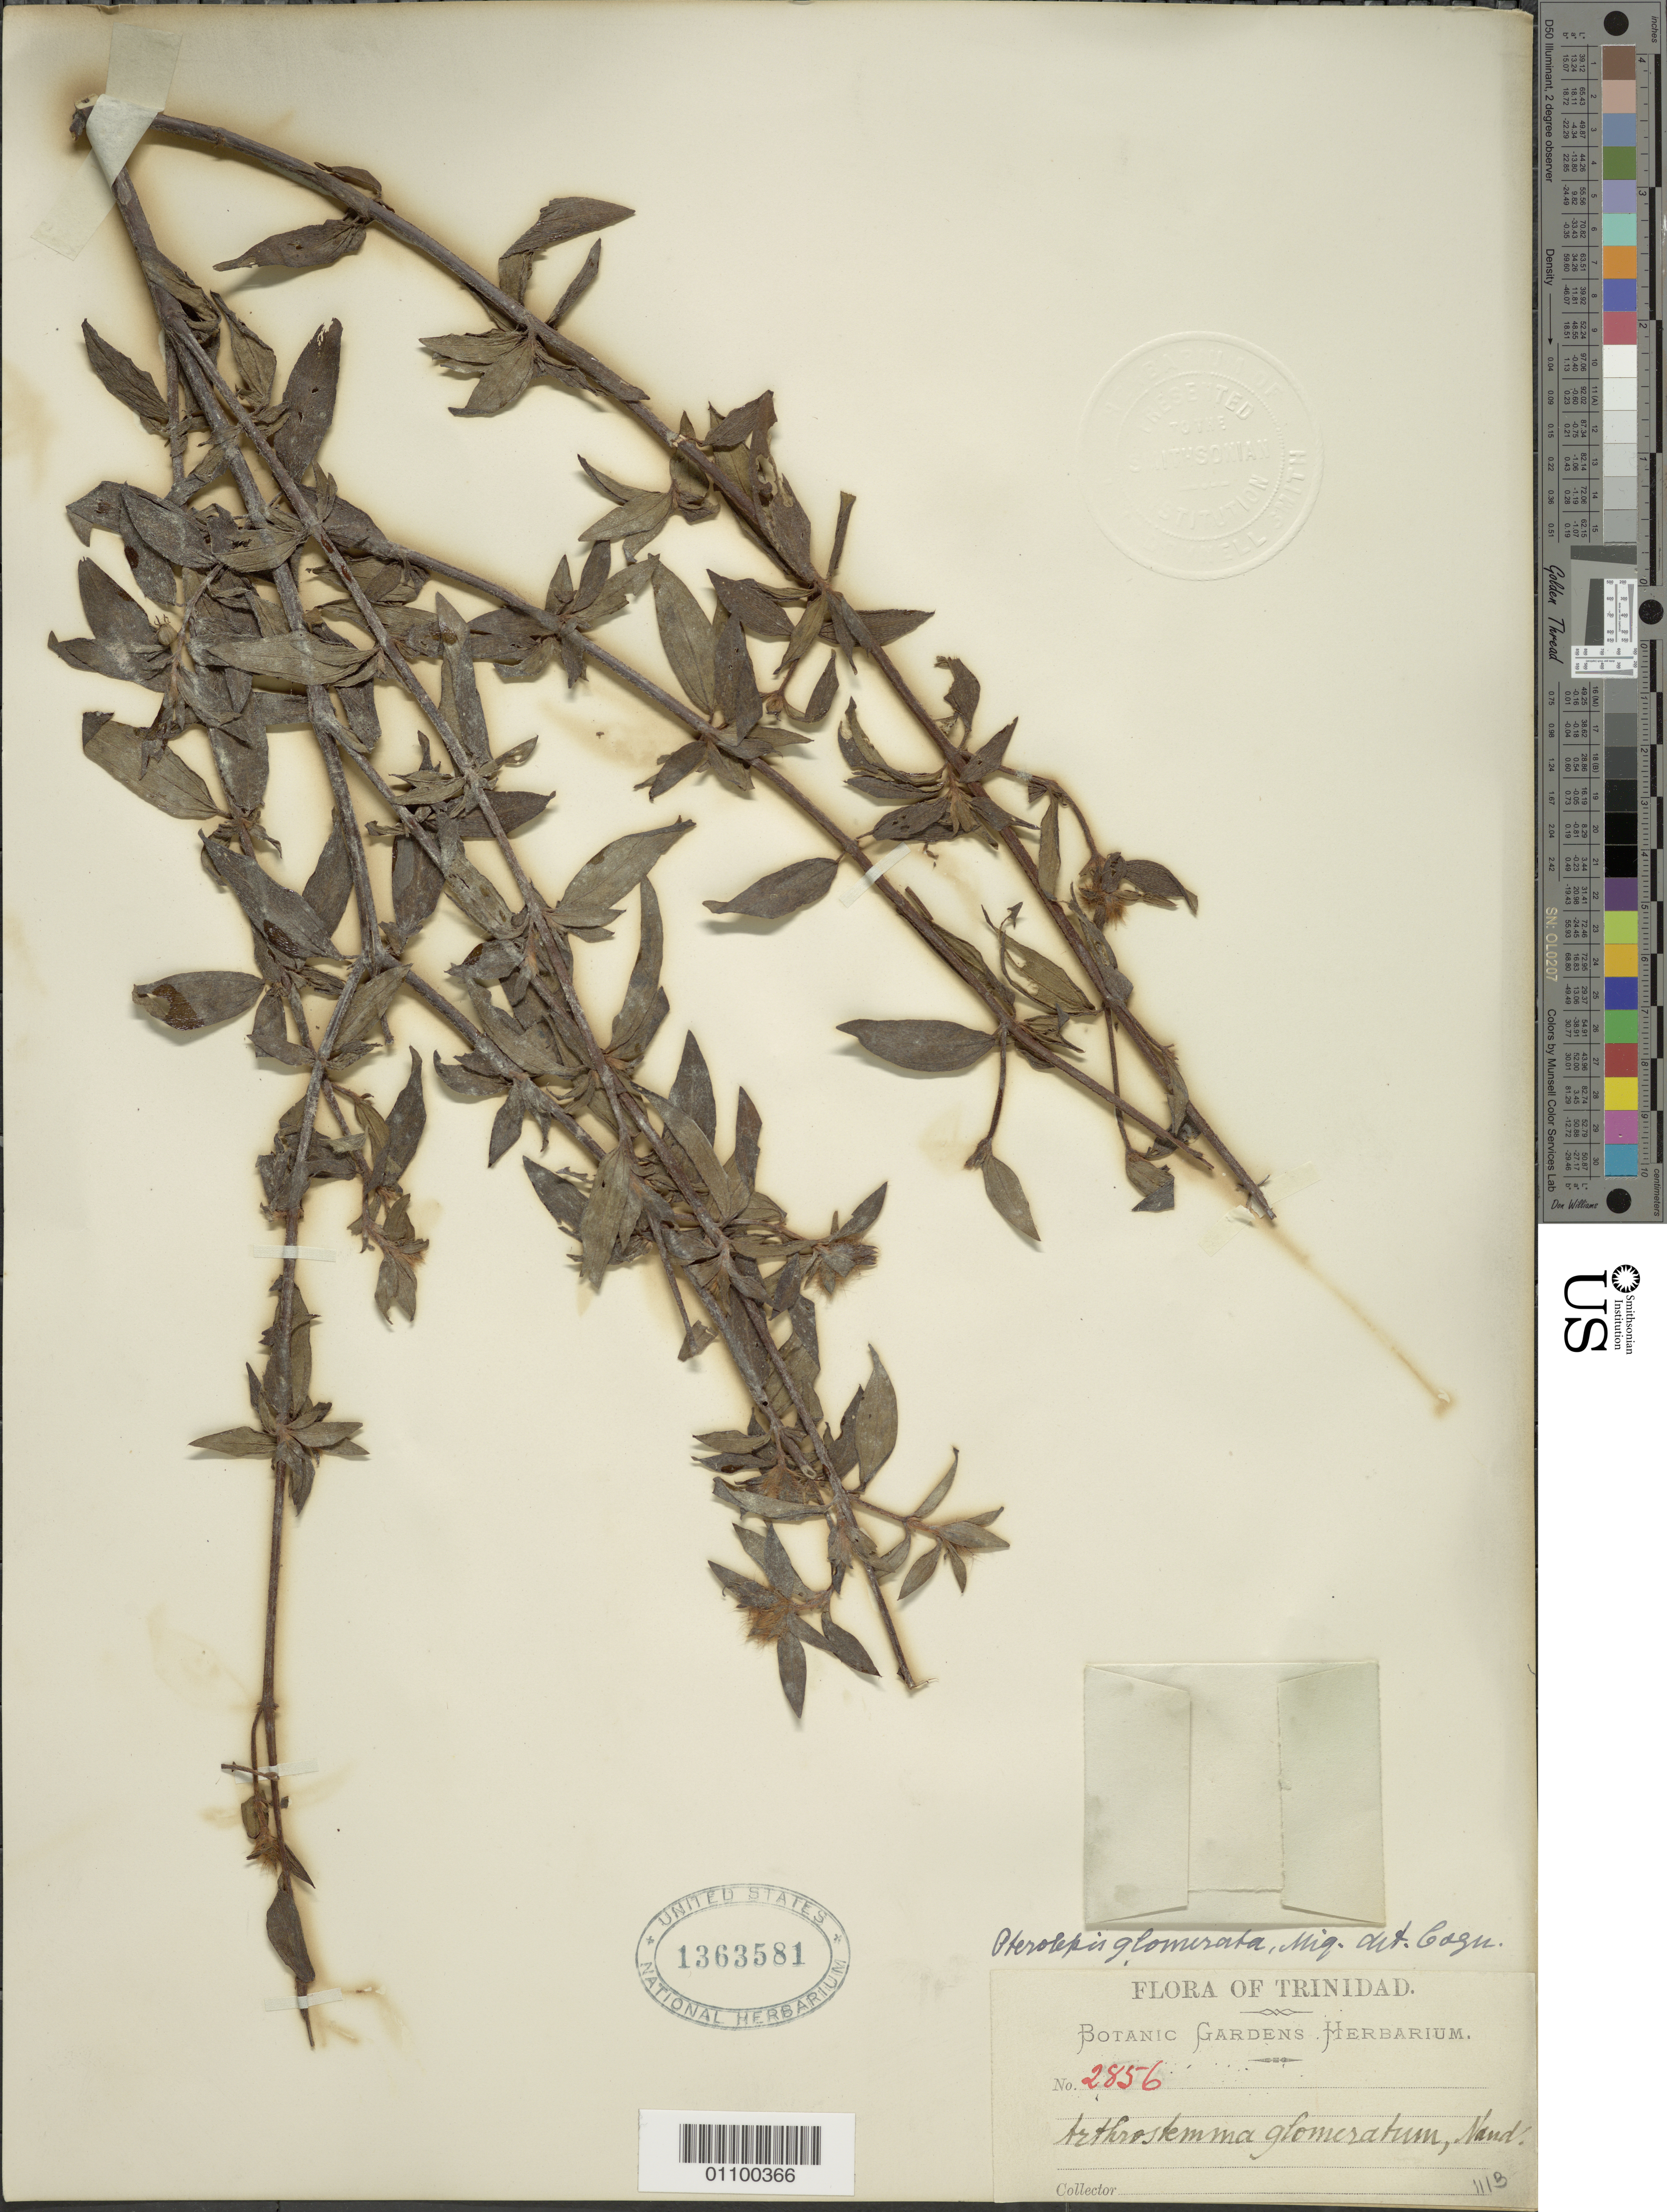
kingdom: Plantae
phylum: Tracheophyta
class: Magnoliopsida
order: Myrtales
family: Melastomataceae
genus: Pterolepis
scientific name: Pterolepis glomerata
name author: (Rottb.) Miq.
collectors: Botanic Gardens Herbarium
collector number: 2856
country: Trinidad and Tobago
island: Trinidad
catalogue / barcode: US 1363581